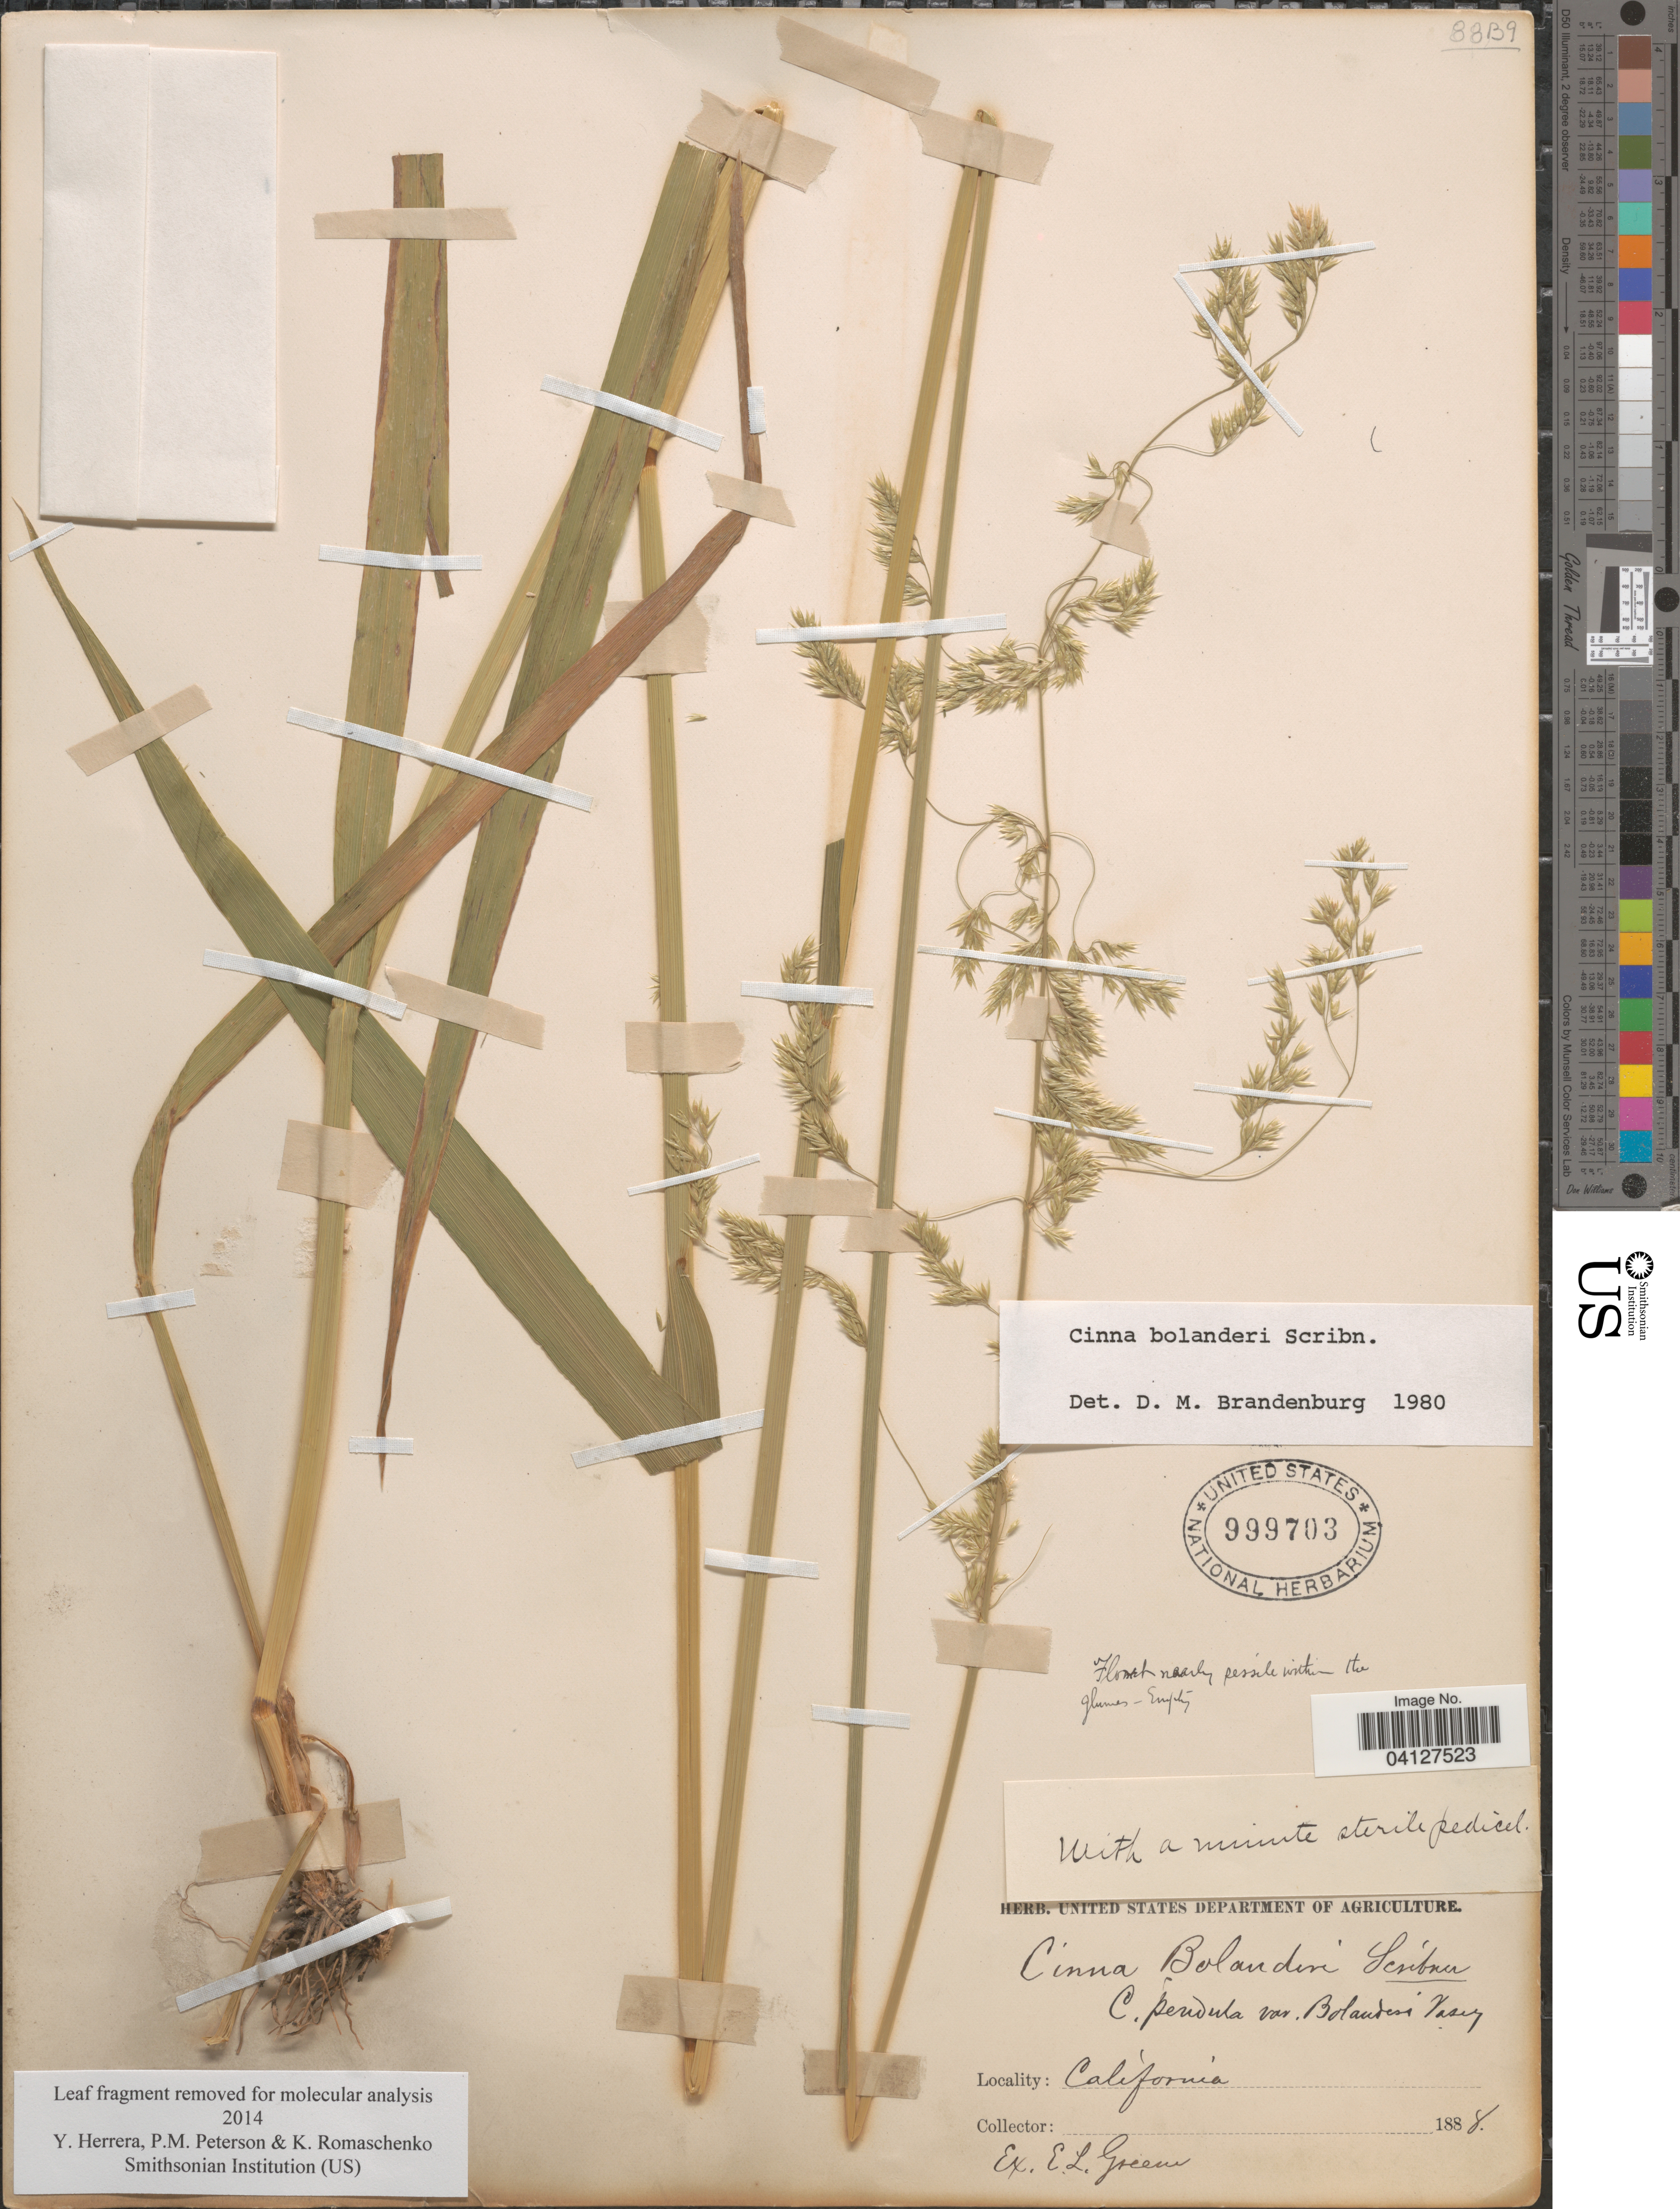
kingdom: Plantae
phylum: Tracheophyta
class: Liliopsida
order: Poales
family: Poaceae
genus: Cinna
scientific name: Cinna bolanderi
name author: Scribn.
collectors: E. L. Greene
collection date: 1888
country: United States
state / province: California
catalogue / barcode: US 999703